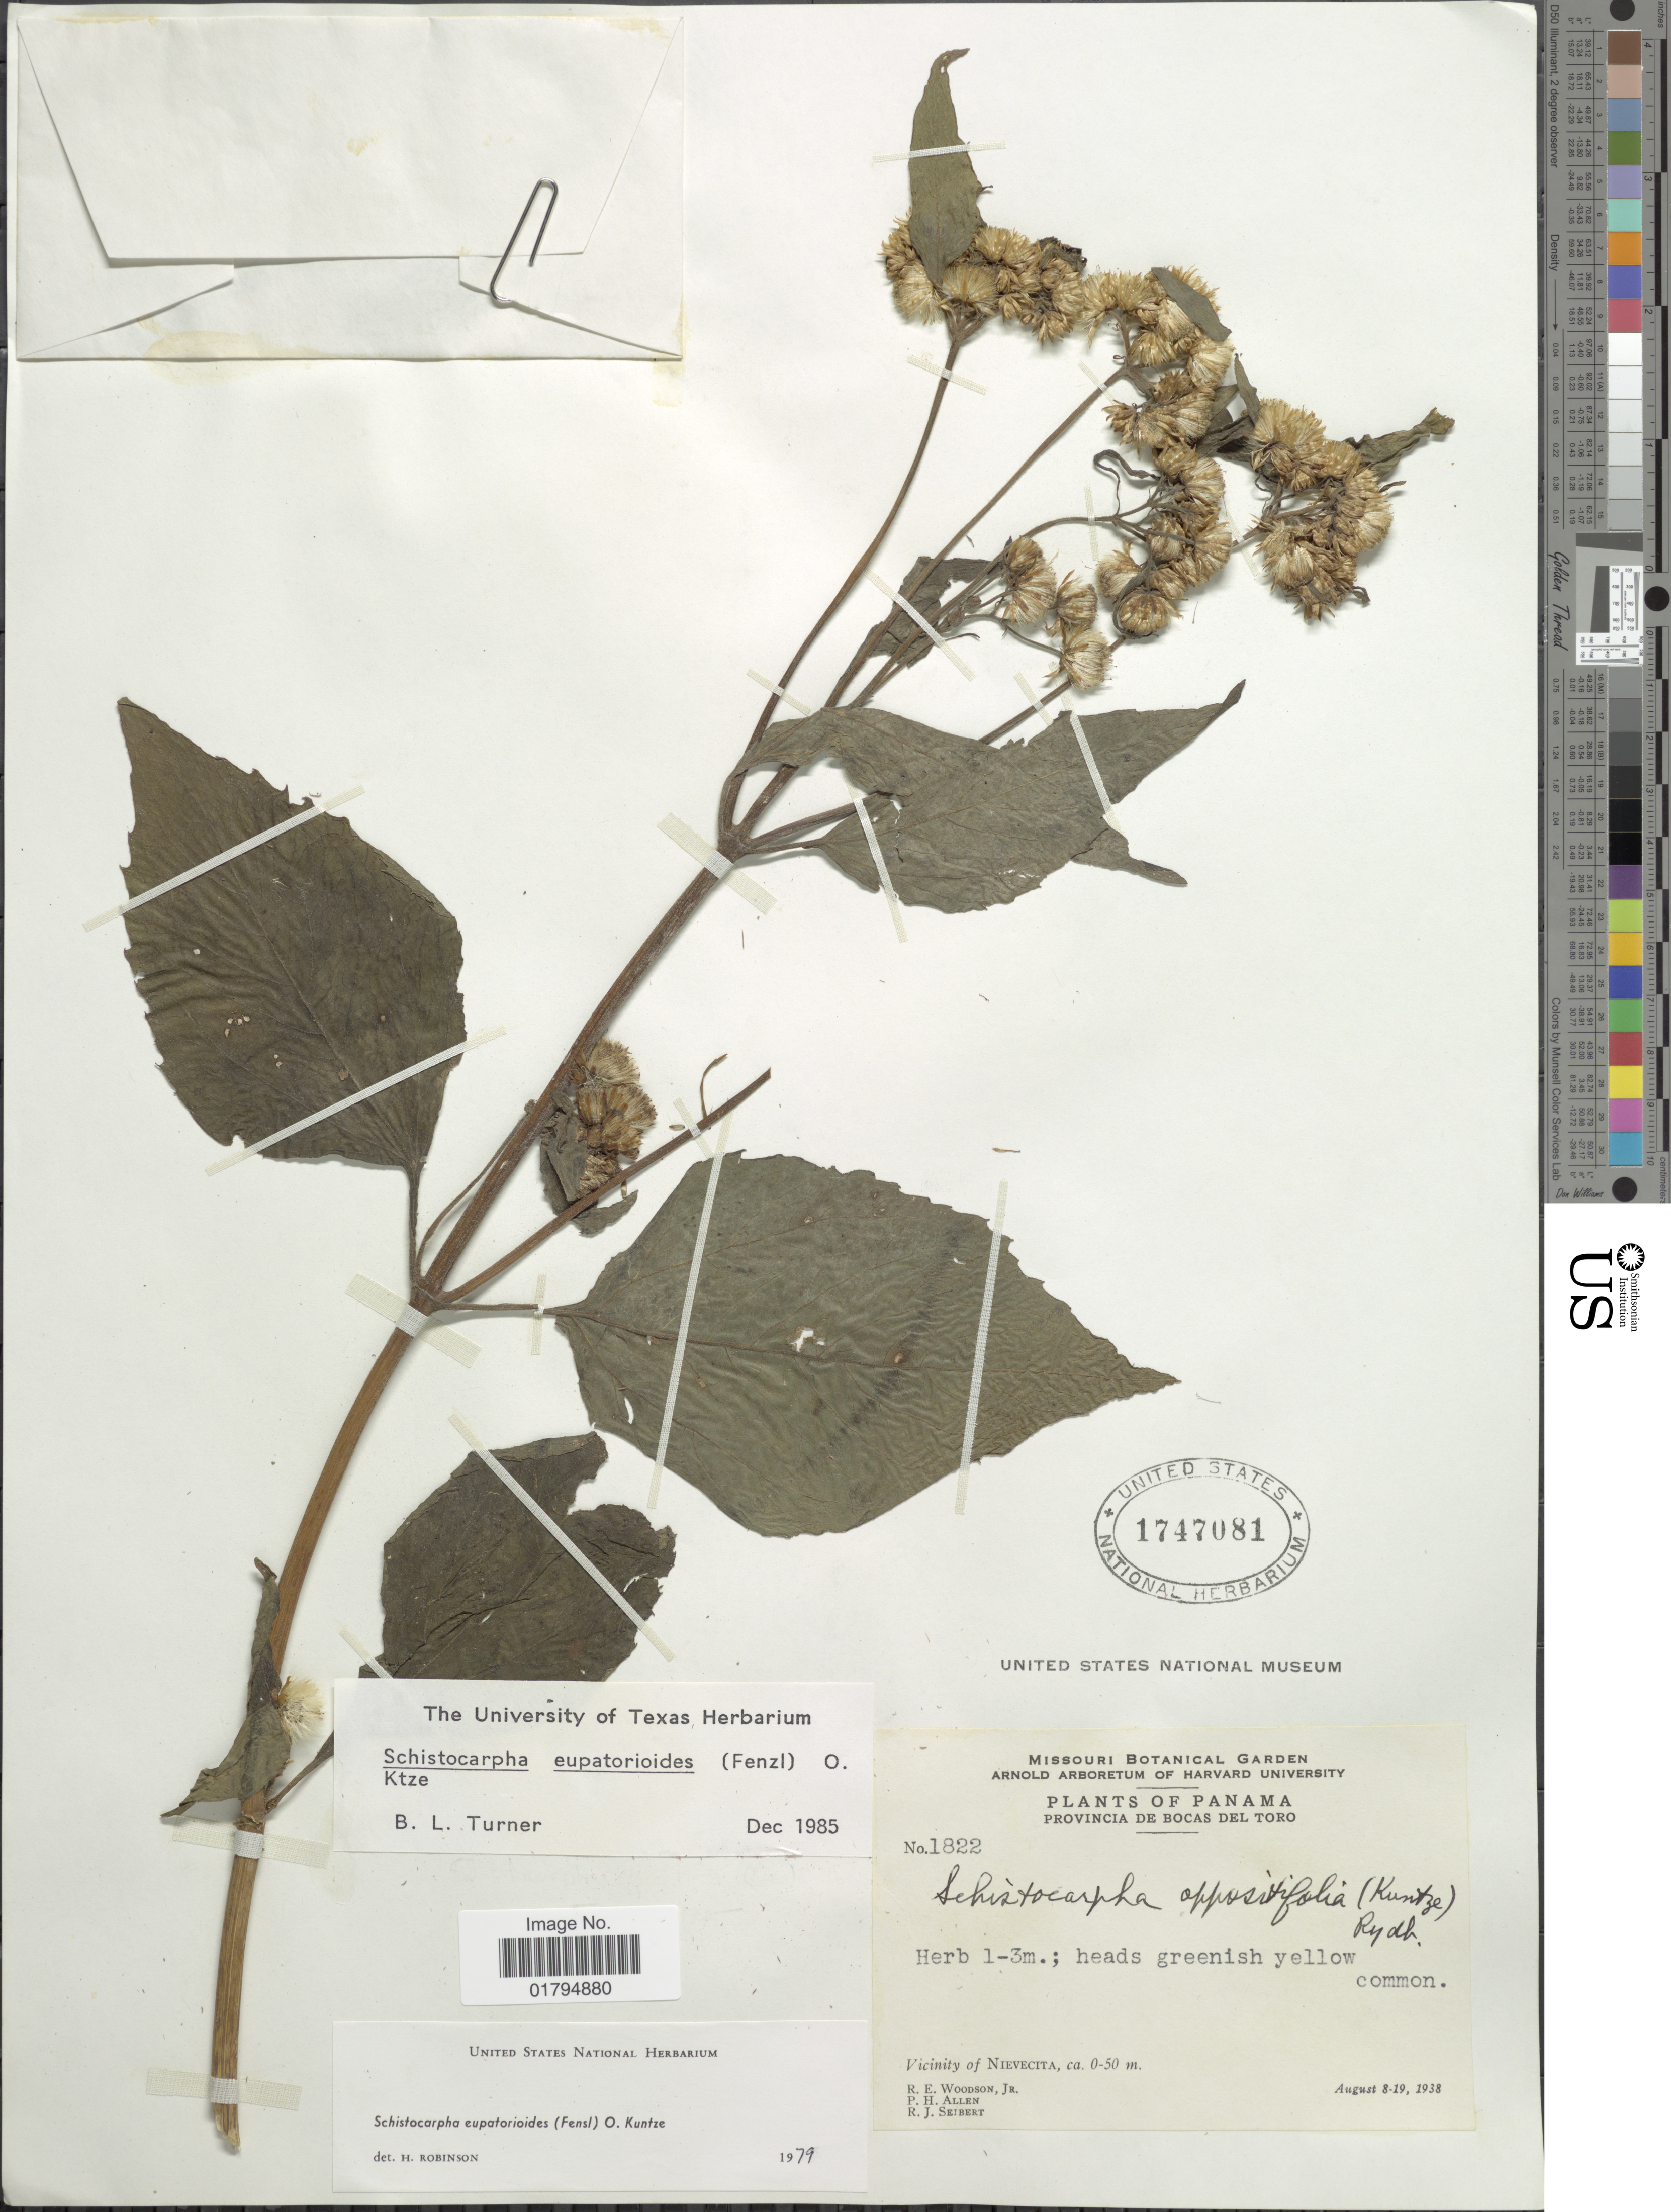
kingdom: Plantae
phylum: Tracheophyta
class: Magnoliopsida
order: Asterales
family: Asteraceae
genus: Schistocarpha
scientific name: Schistocarpha eupatorioides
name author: (Fenzl) Kuntze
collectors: R. E. Woodson, P. H. Allen & R. J. Seibert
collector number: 1822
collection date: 1938-08-08/1938-08-19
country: Panama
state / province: Bocas del Toro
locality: Vicinity of Nievecita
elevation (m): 0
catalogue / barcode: US 1747081